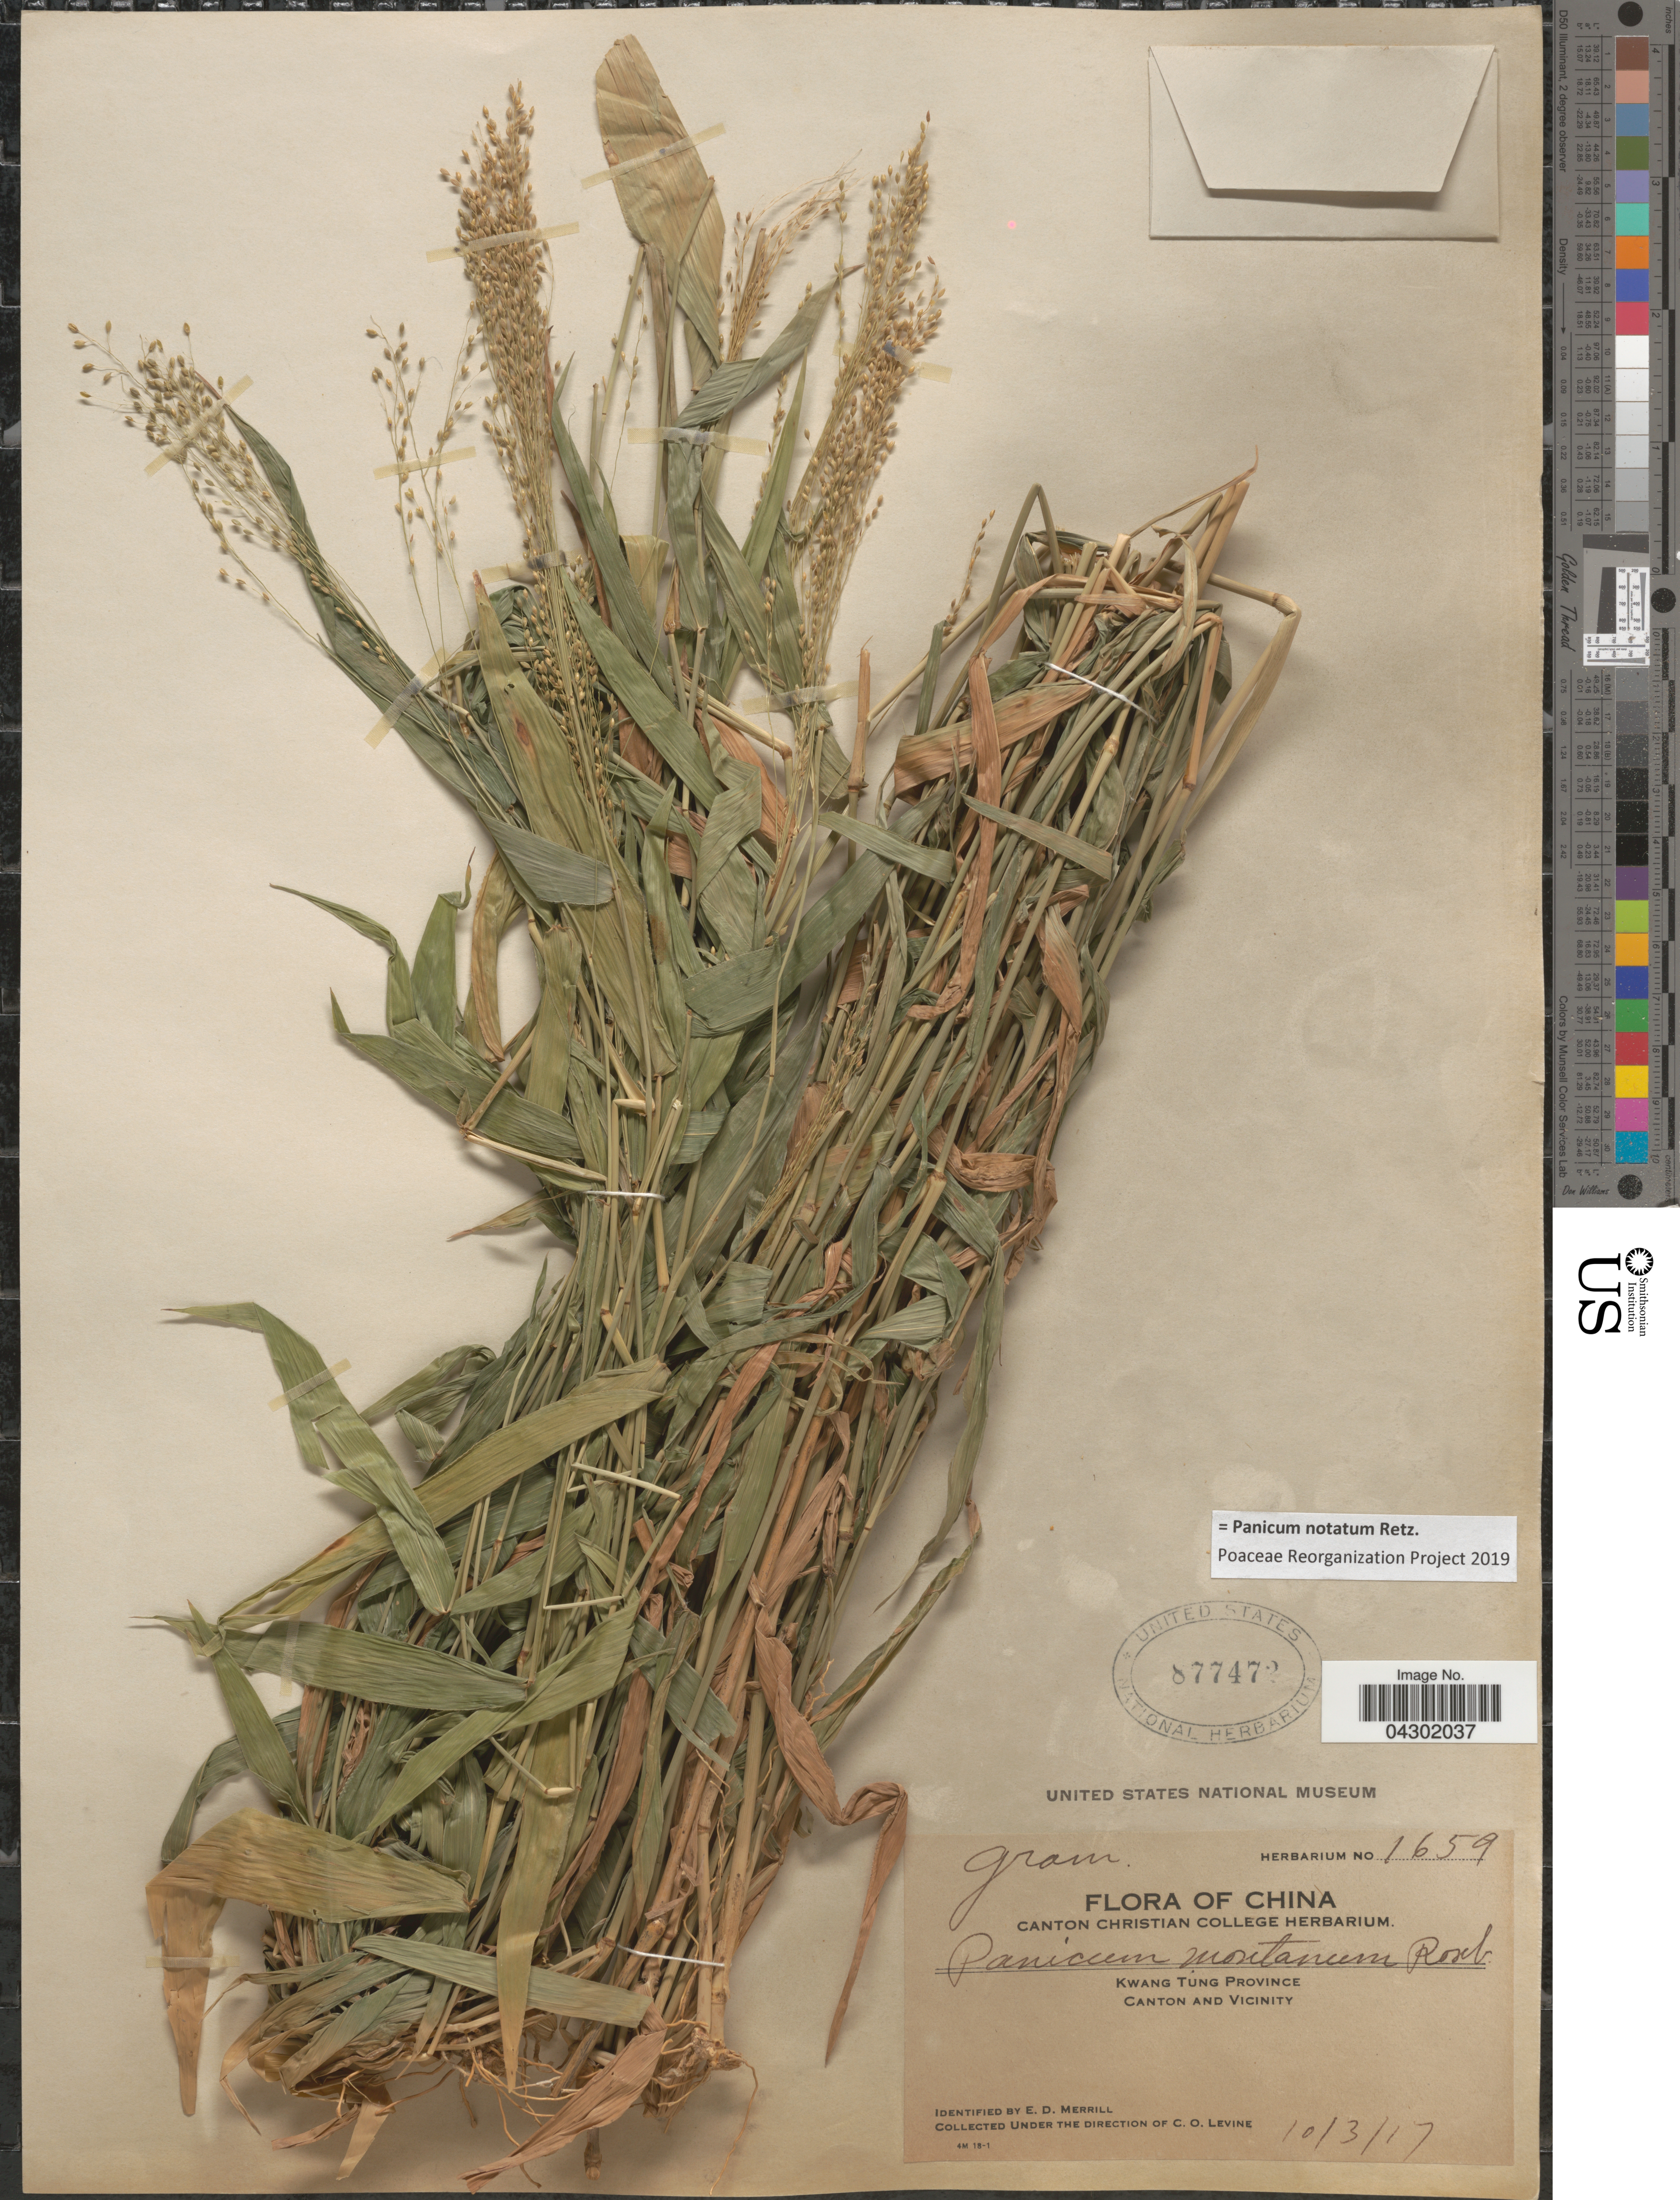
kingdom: Plantae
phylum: Tracheophyta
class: Liliopsida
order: Poales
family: Poaceae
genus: Panicum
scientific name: Panicum notatum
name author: Retz.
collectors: C. O. Levine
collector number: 1659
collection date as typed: Transcribed d/m/y: 10/3/17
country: China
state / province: Guangdong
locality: Kwang Tung Province. Canton and Vicinity.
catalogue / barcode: US 877472